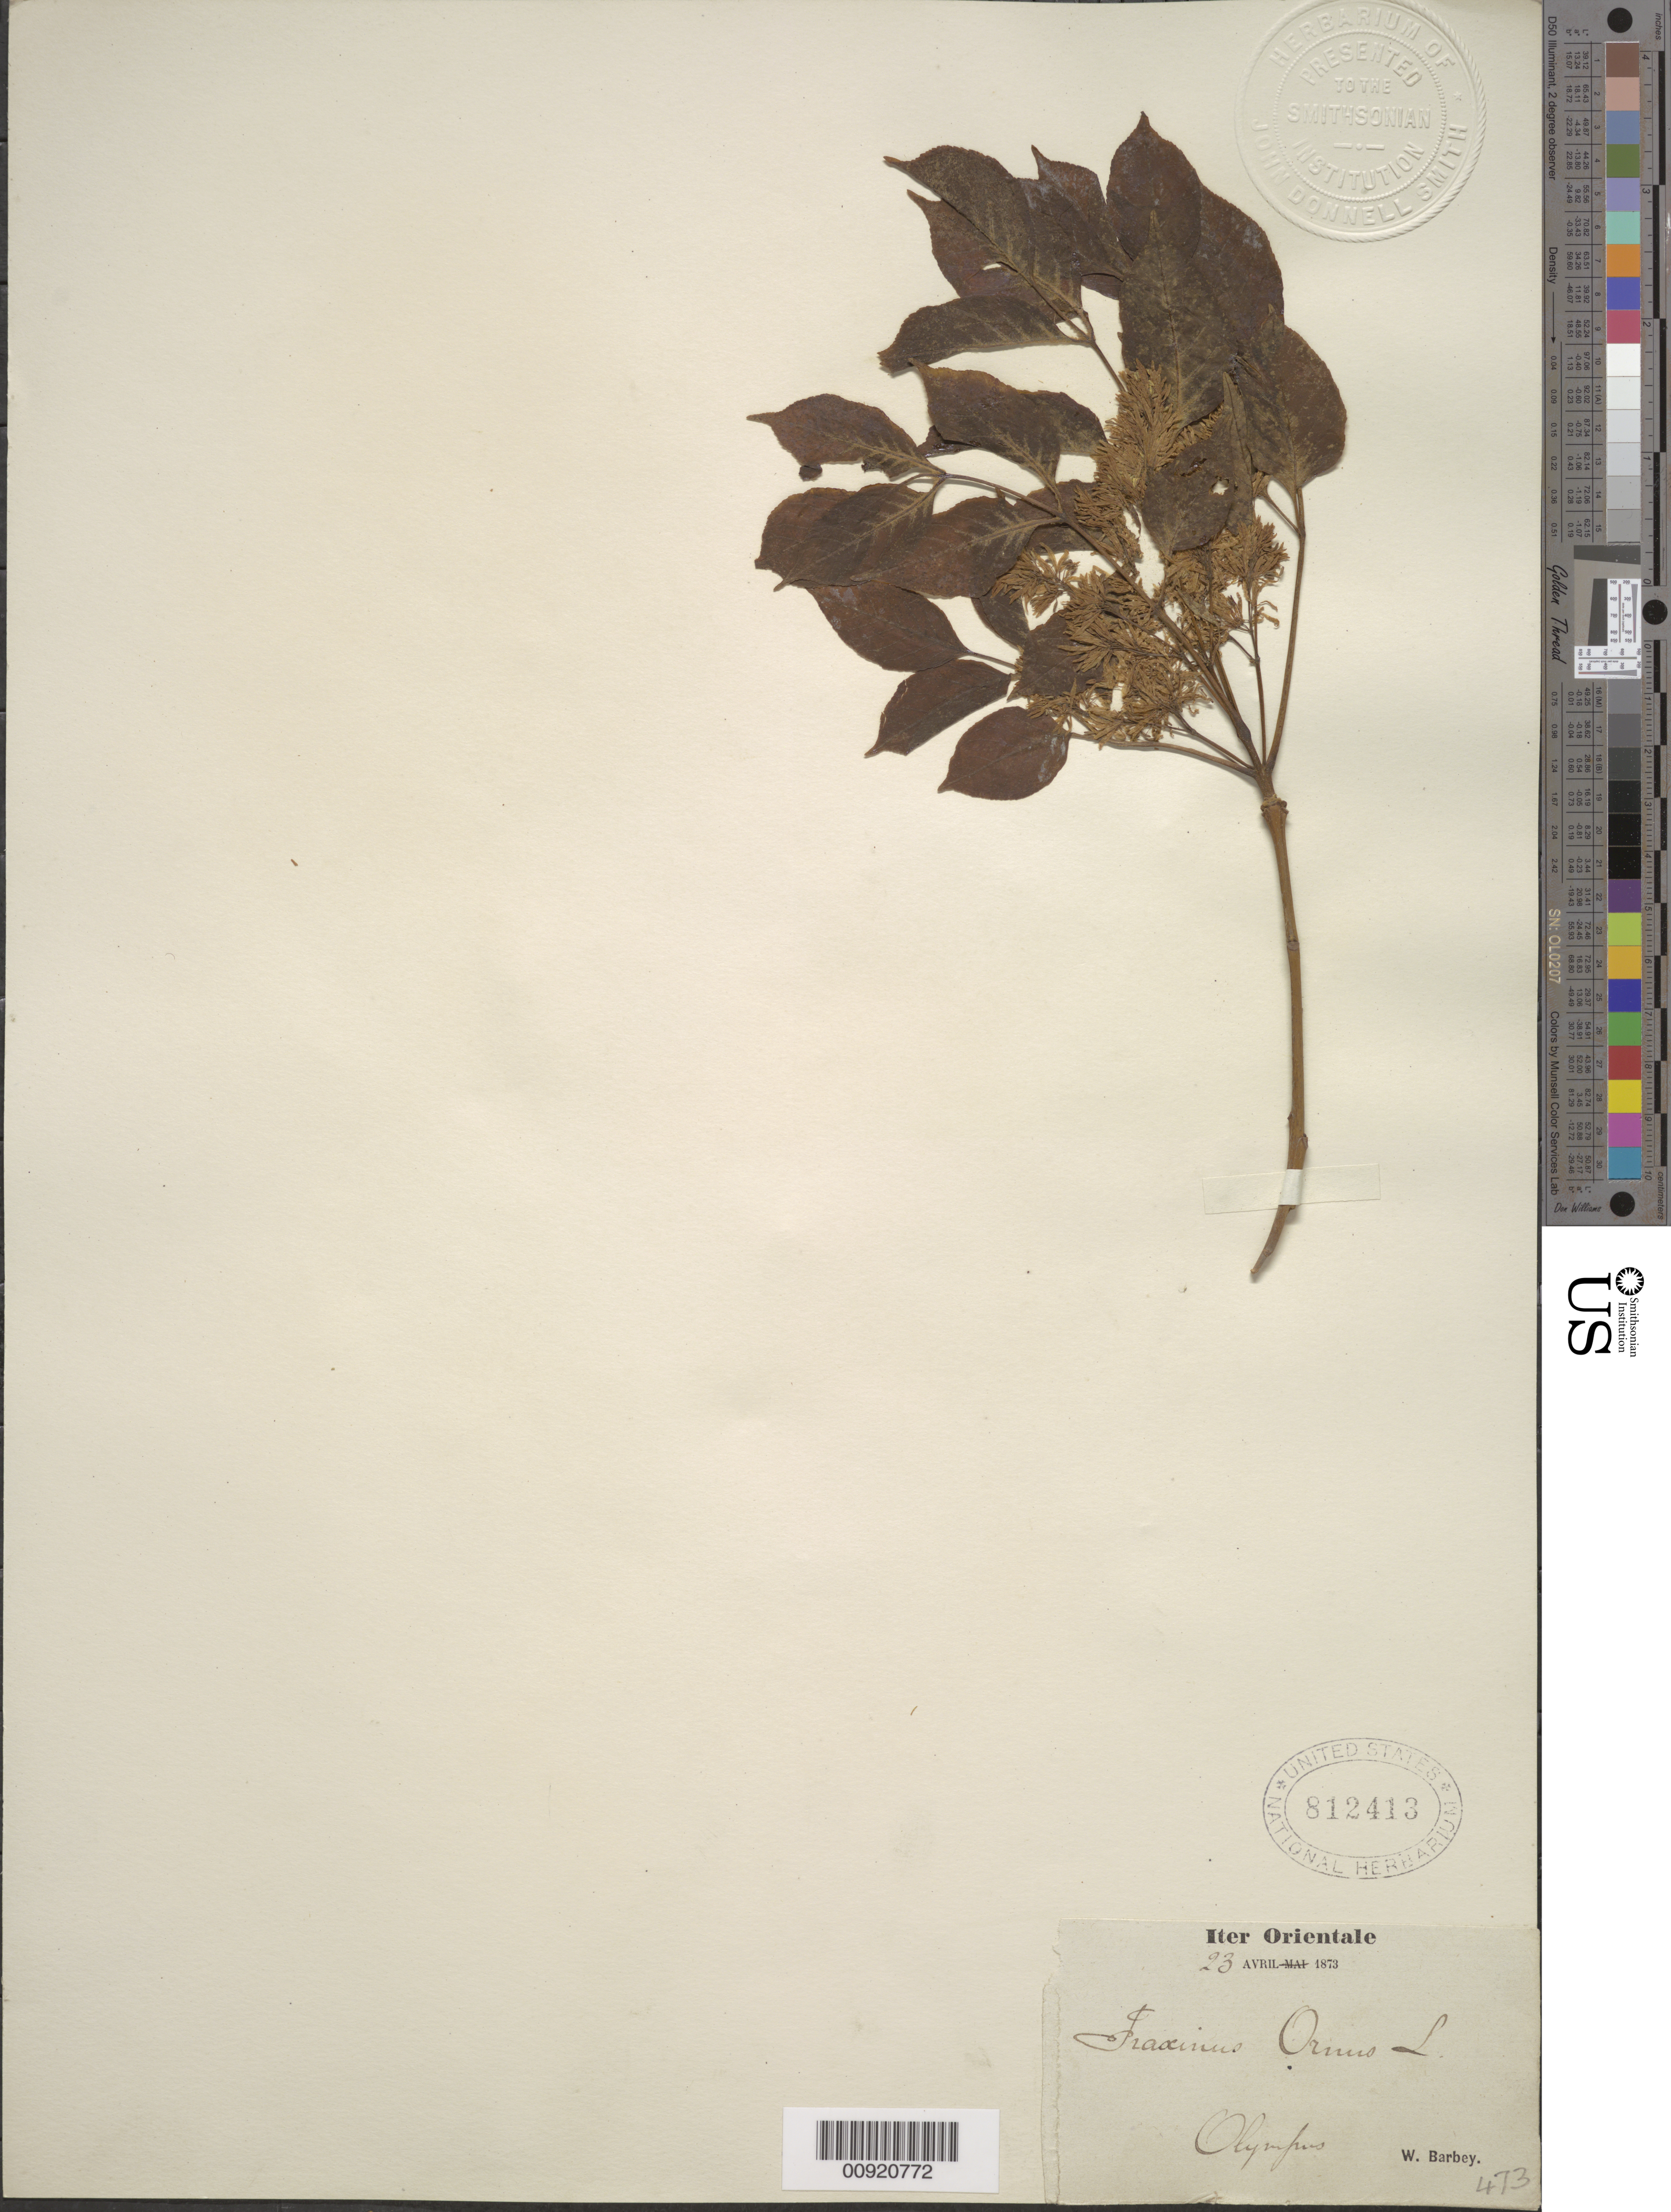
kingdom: Plantae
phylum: Tracheophyta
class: Magnoliopsida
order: Lamiales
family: Oleaceae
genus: Fraxinus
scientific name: Fraxinus ornus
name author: L.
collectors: W. Barbey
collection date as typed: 23 Apr 1873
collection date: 1873-04-23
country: Greece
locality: Olympus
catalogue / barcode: US 812413